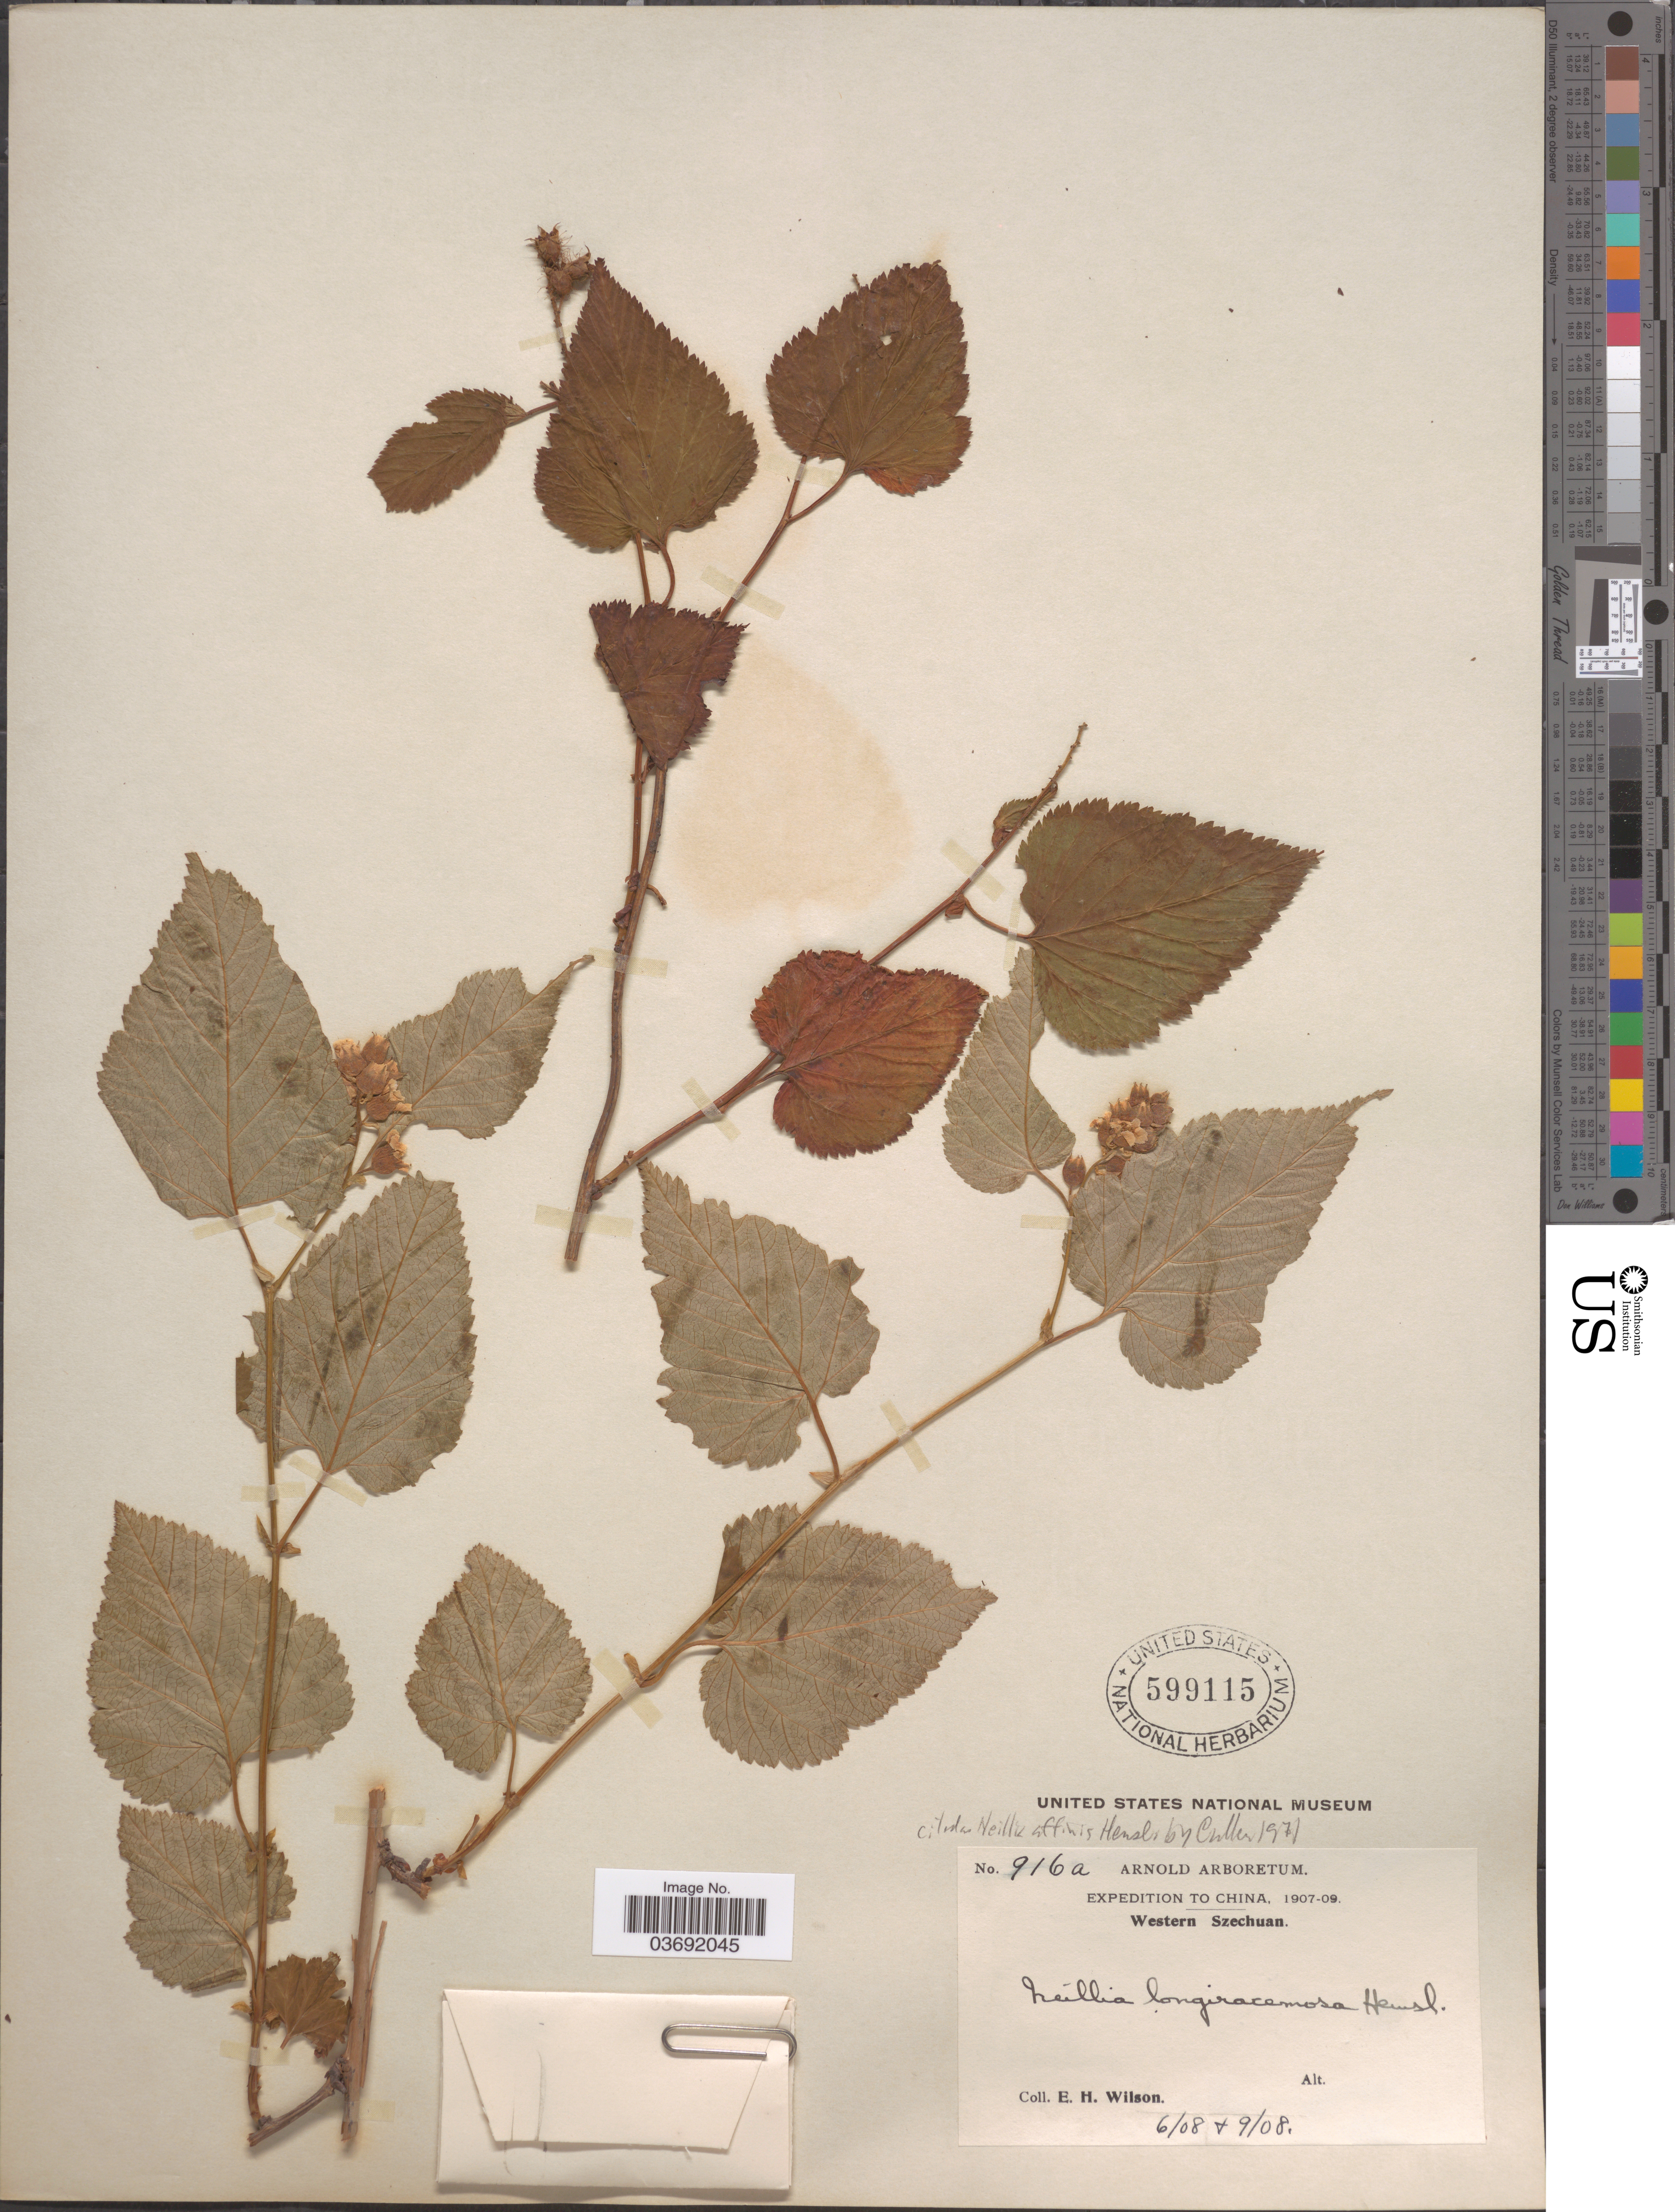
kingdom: Plantae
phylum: Tracheophyta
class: Magnoliopsida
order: Rosales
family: Rosaceae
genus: Neillia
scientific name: Neillia affinis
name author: Hemsl.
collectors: E. Wilson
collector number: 916a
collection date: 1908-06/1908-09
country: China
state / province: Sichuan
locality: China, Western Szechuan.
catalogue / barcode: US 599115